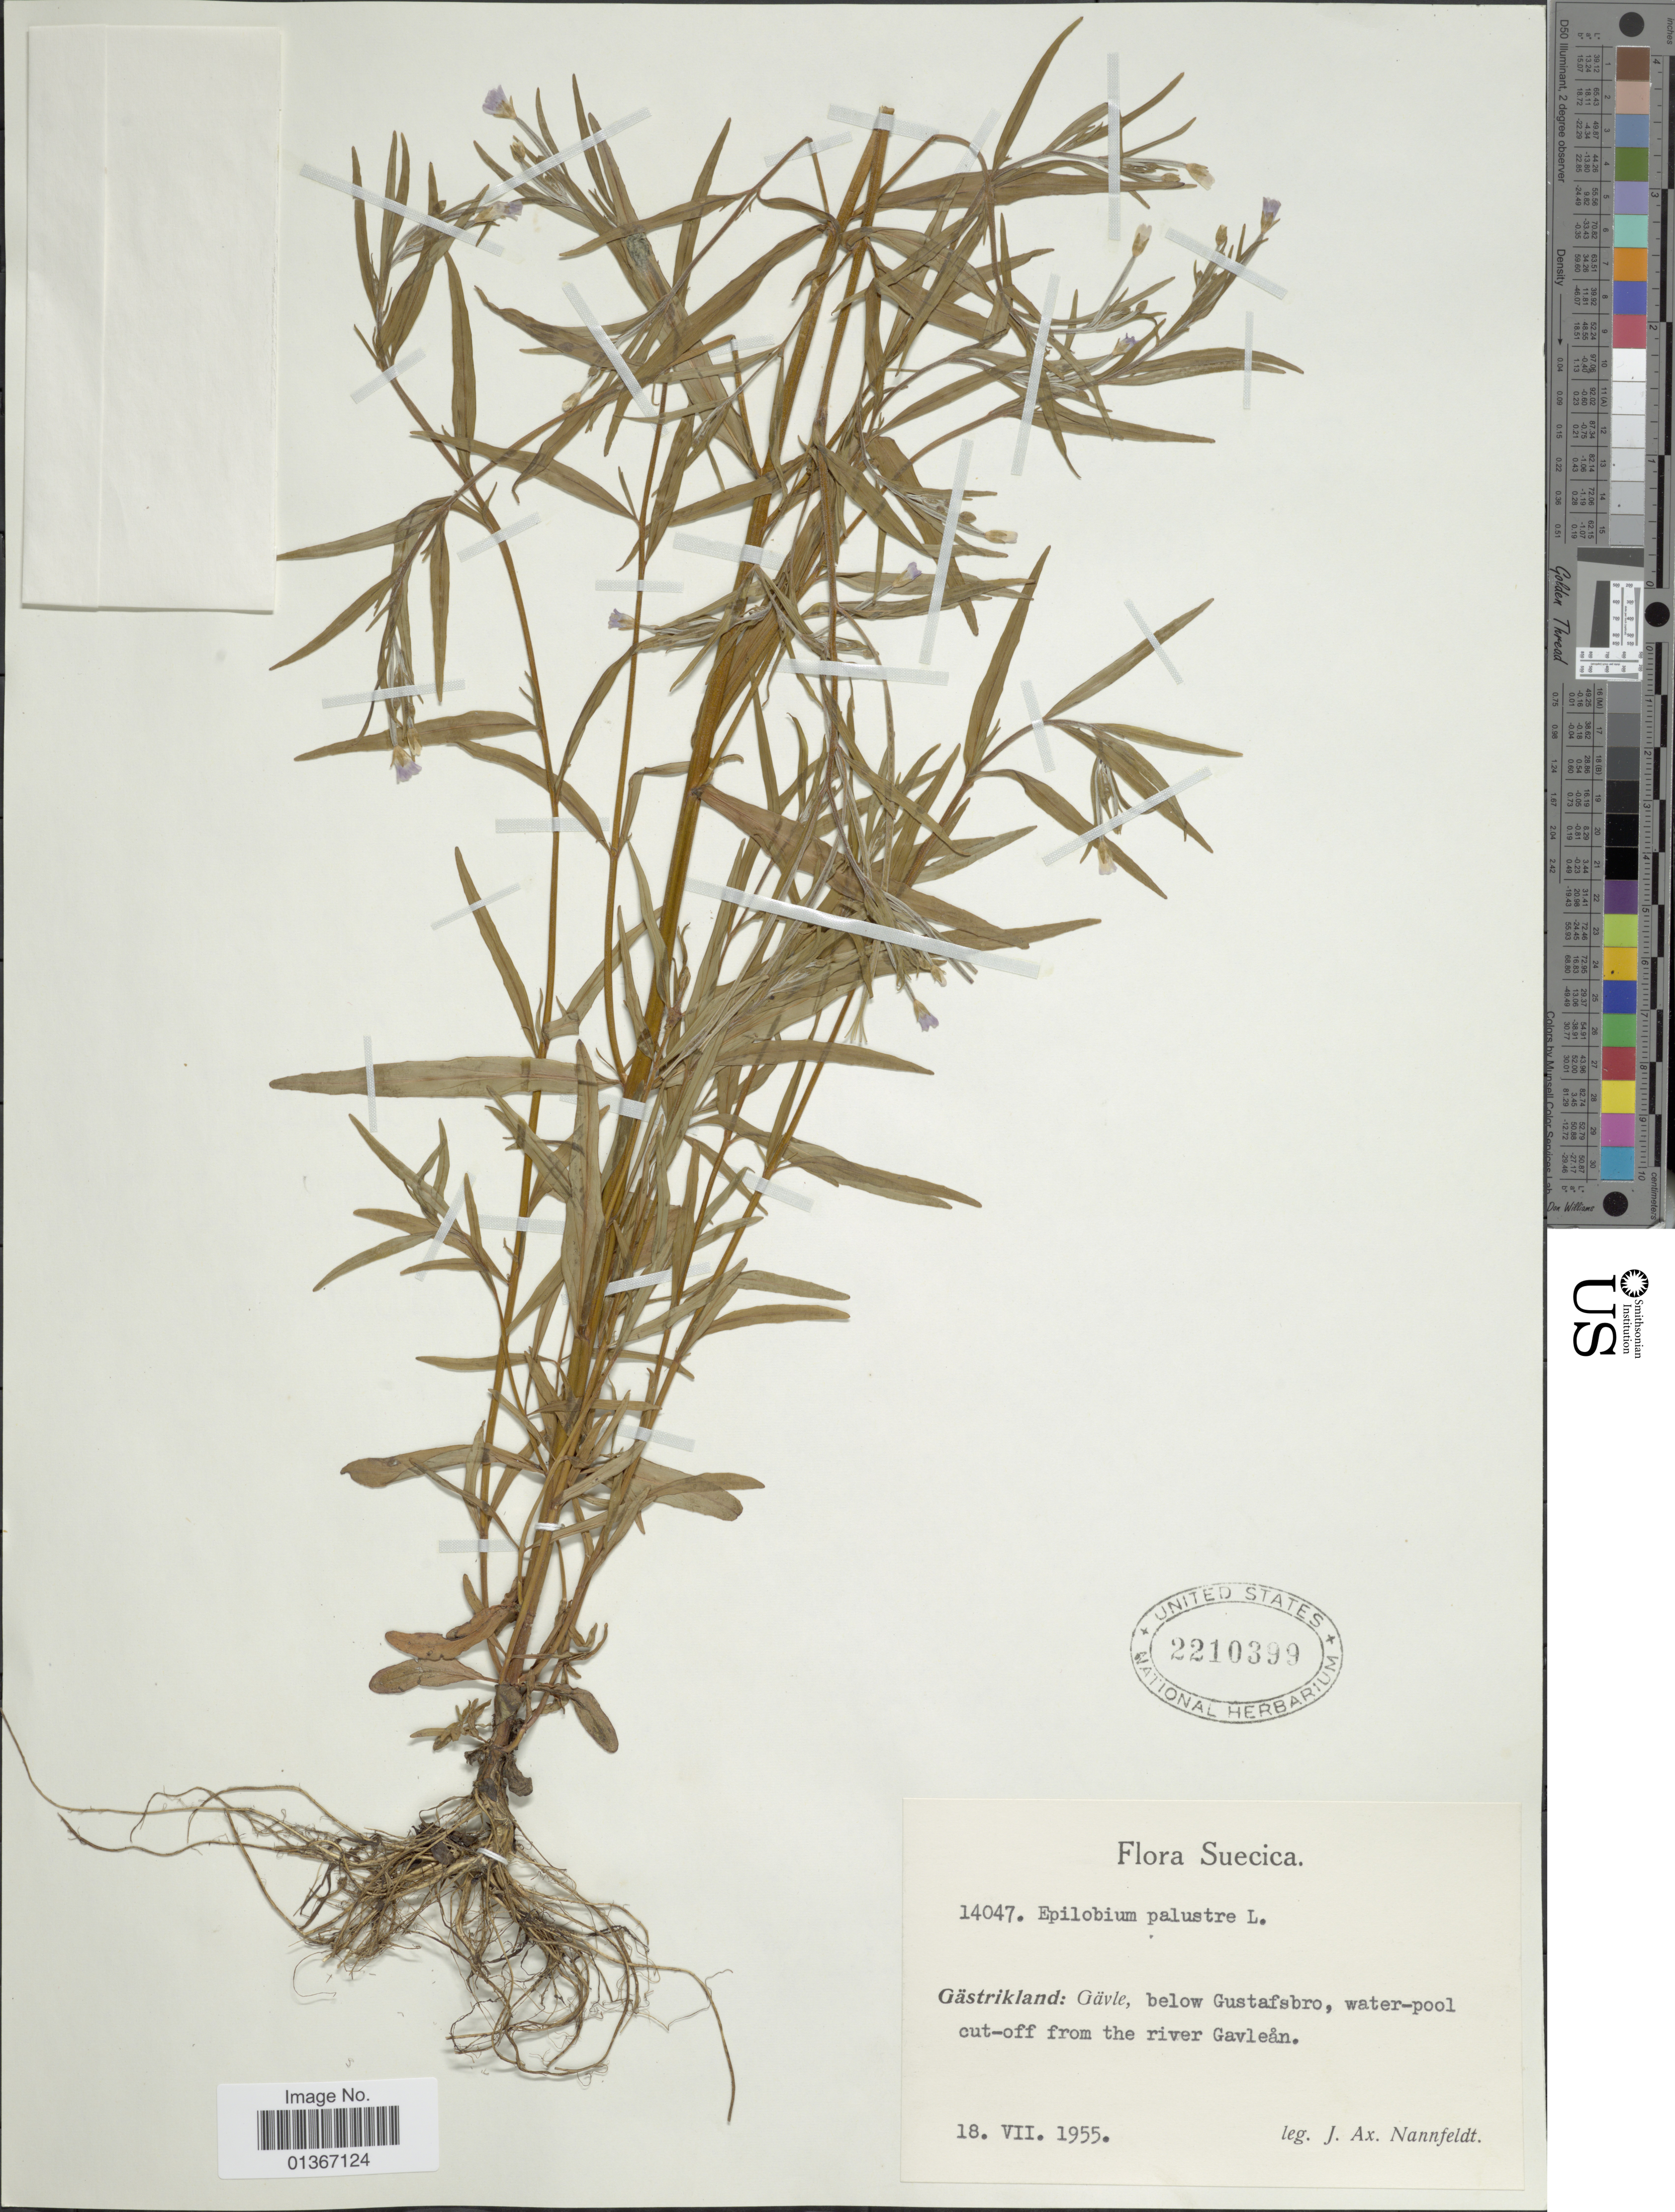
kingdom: Plantae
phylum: Tracheophyta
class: Magnoliopsida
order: Myrtales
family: Onagraceae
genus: Epilobium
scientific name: Epilobium palustre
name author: L.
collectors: J. Nannfeldt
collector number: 14047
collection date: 1955-07-18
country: Sweden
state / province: Gavleborg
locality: Suecica. Gästrikland: Gävle, below Gustafsbro, water-pool cut-off from the river Gavleån.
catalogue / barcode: US 2210399